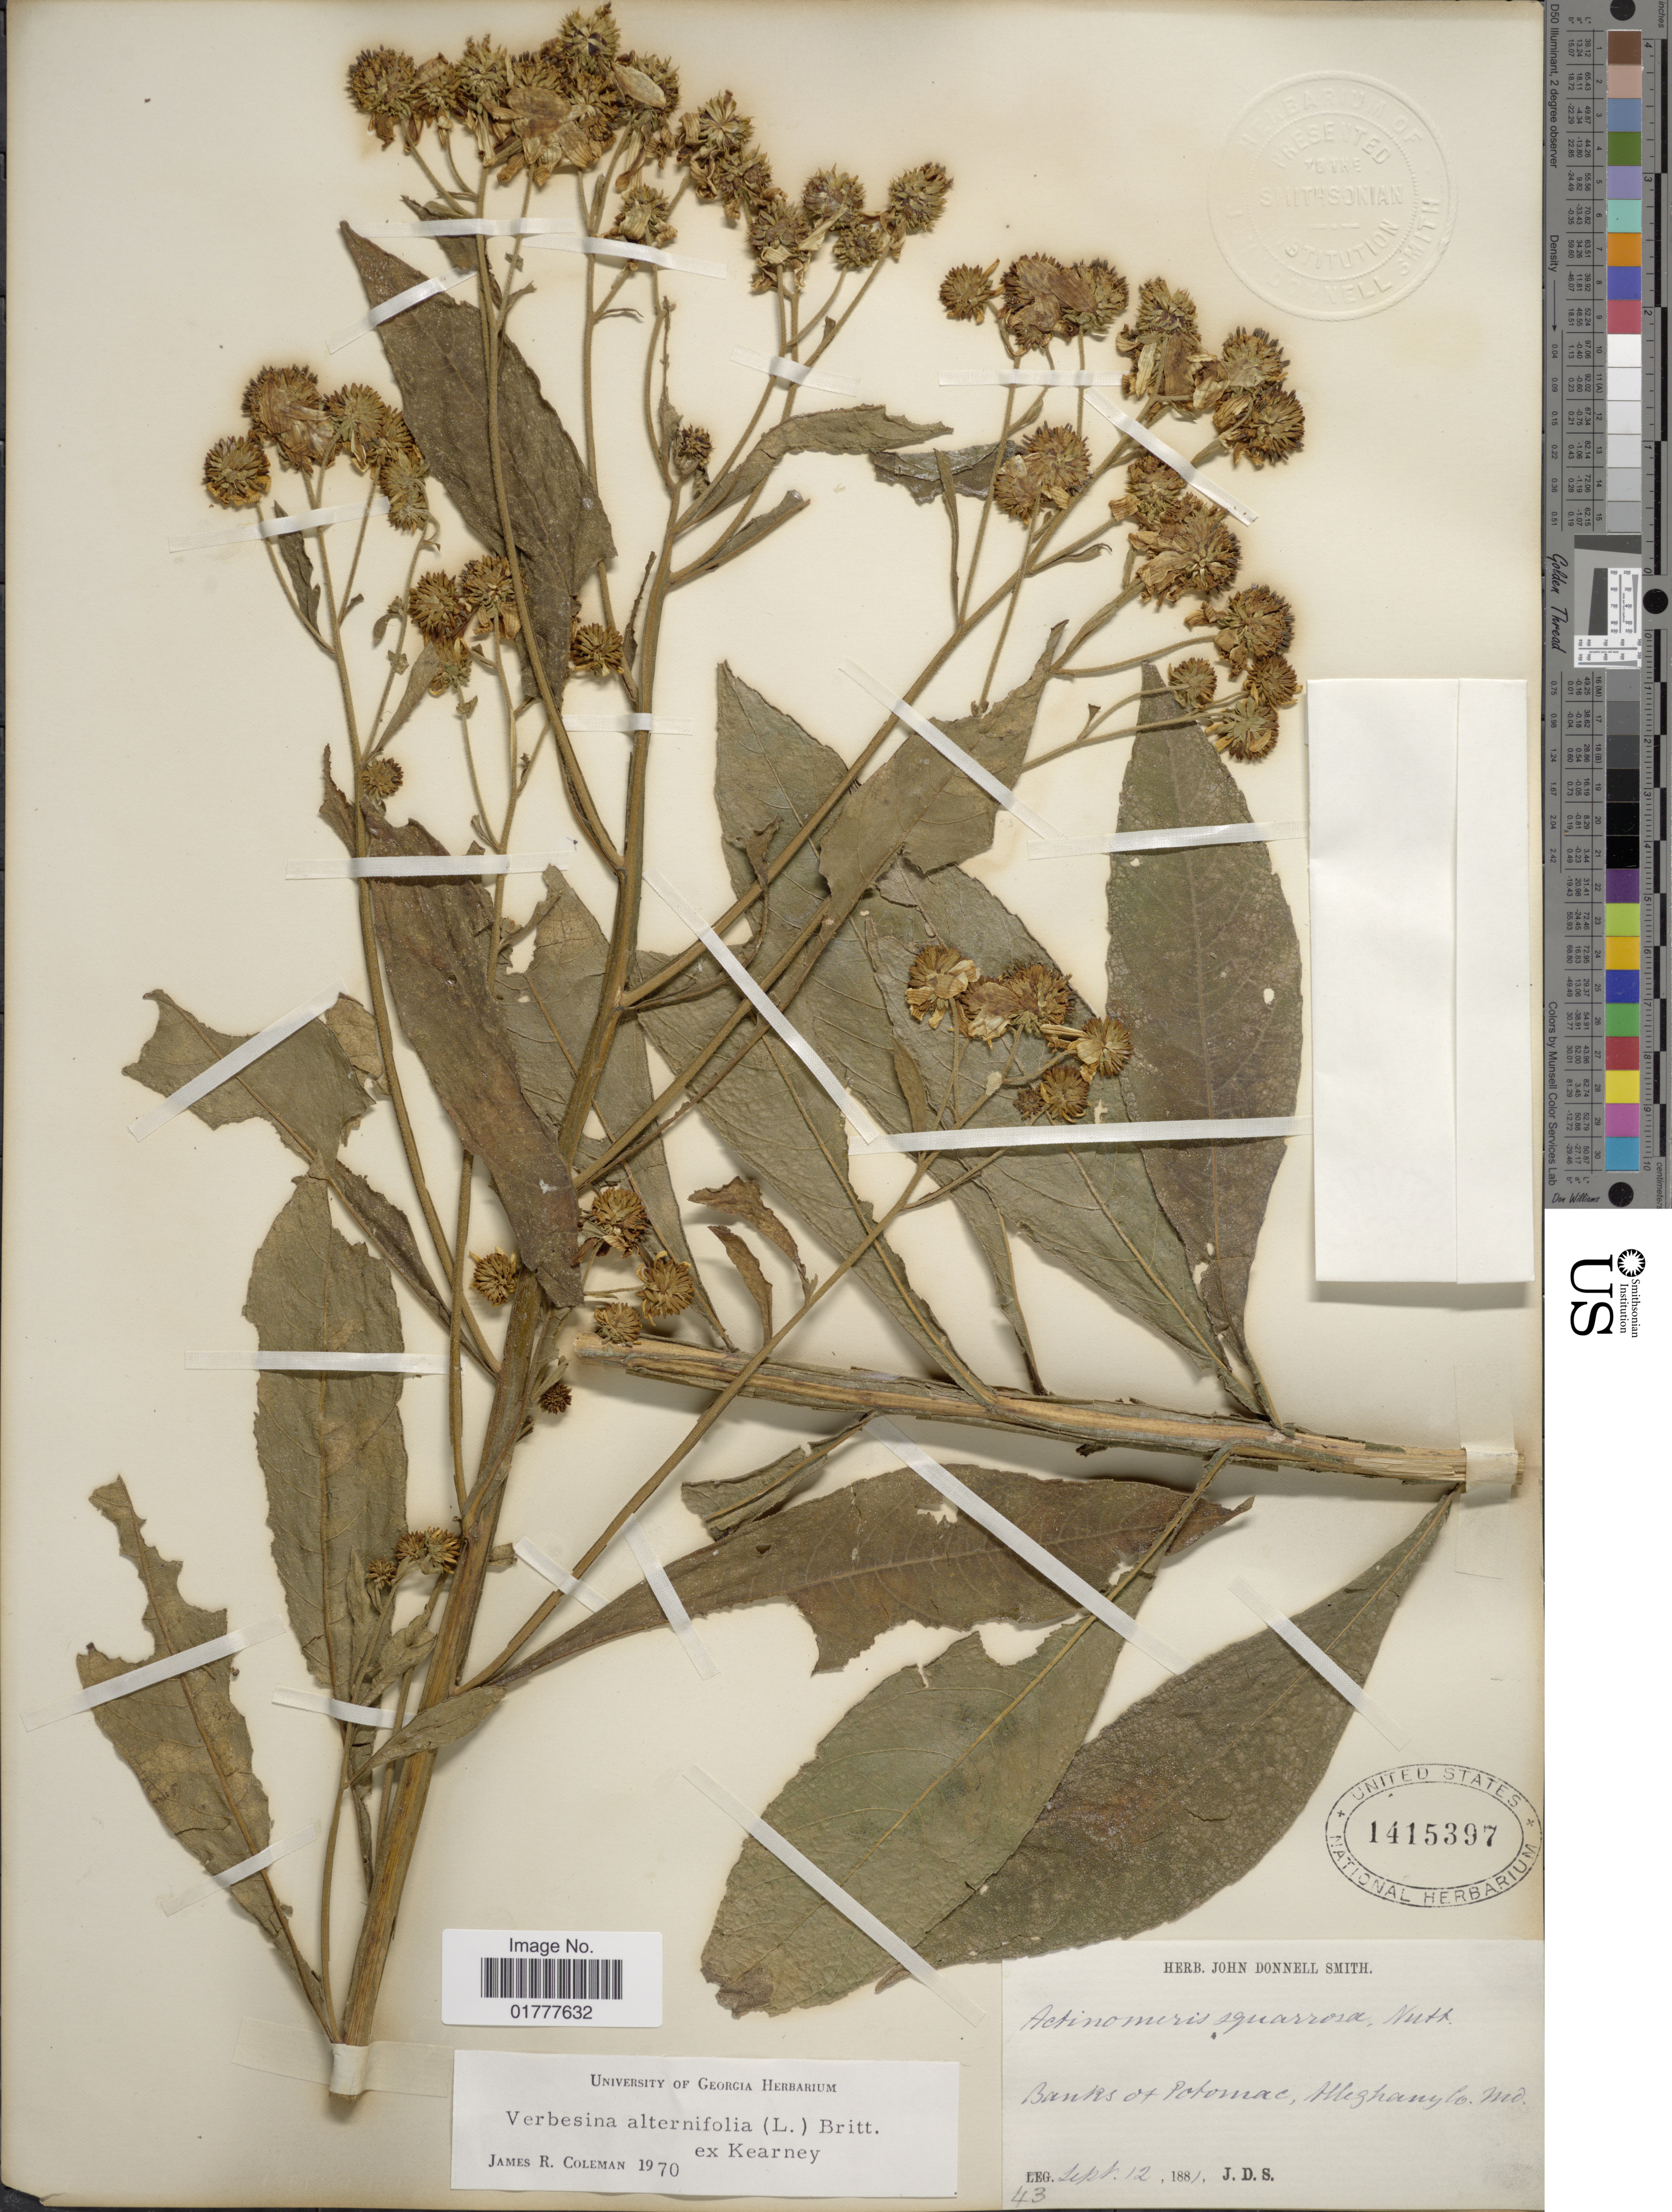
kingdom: Plantae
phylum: Tracheophyta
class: Magnoliopsida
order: Asterales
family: Asteraceae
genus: Actinomeris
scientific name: Actinomeris alternifolia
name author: (L.) DC.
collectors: J. Donnell Smith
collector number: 43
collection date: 1881-09-12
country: United States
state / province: Maryland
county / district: Allegany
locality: Banks of Potomac, Allegheny Co. Md.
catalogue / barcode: US 1415397